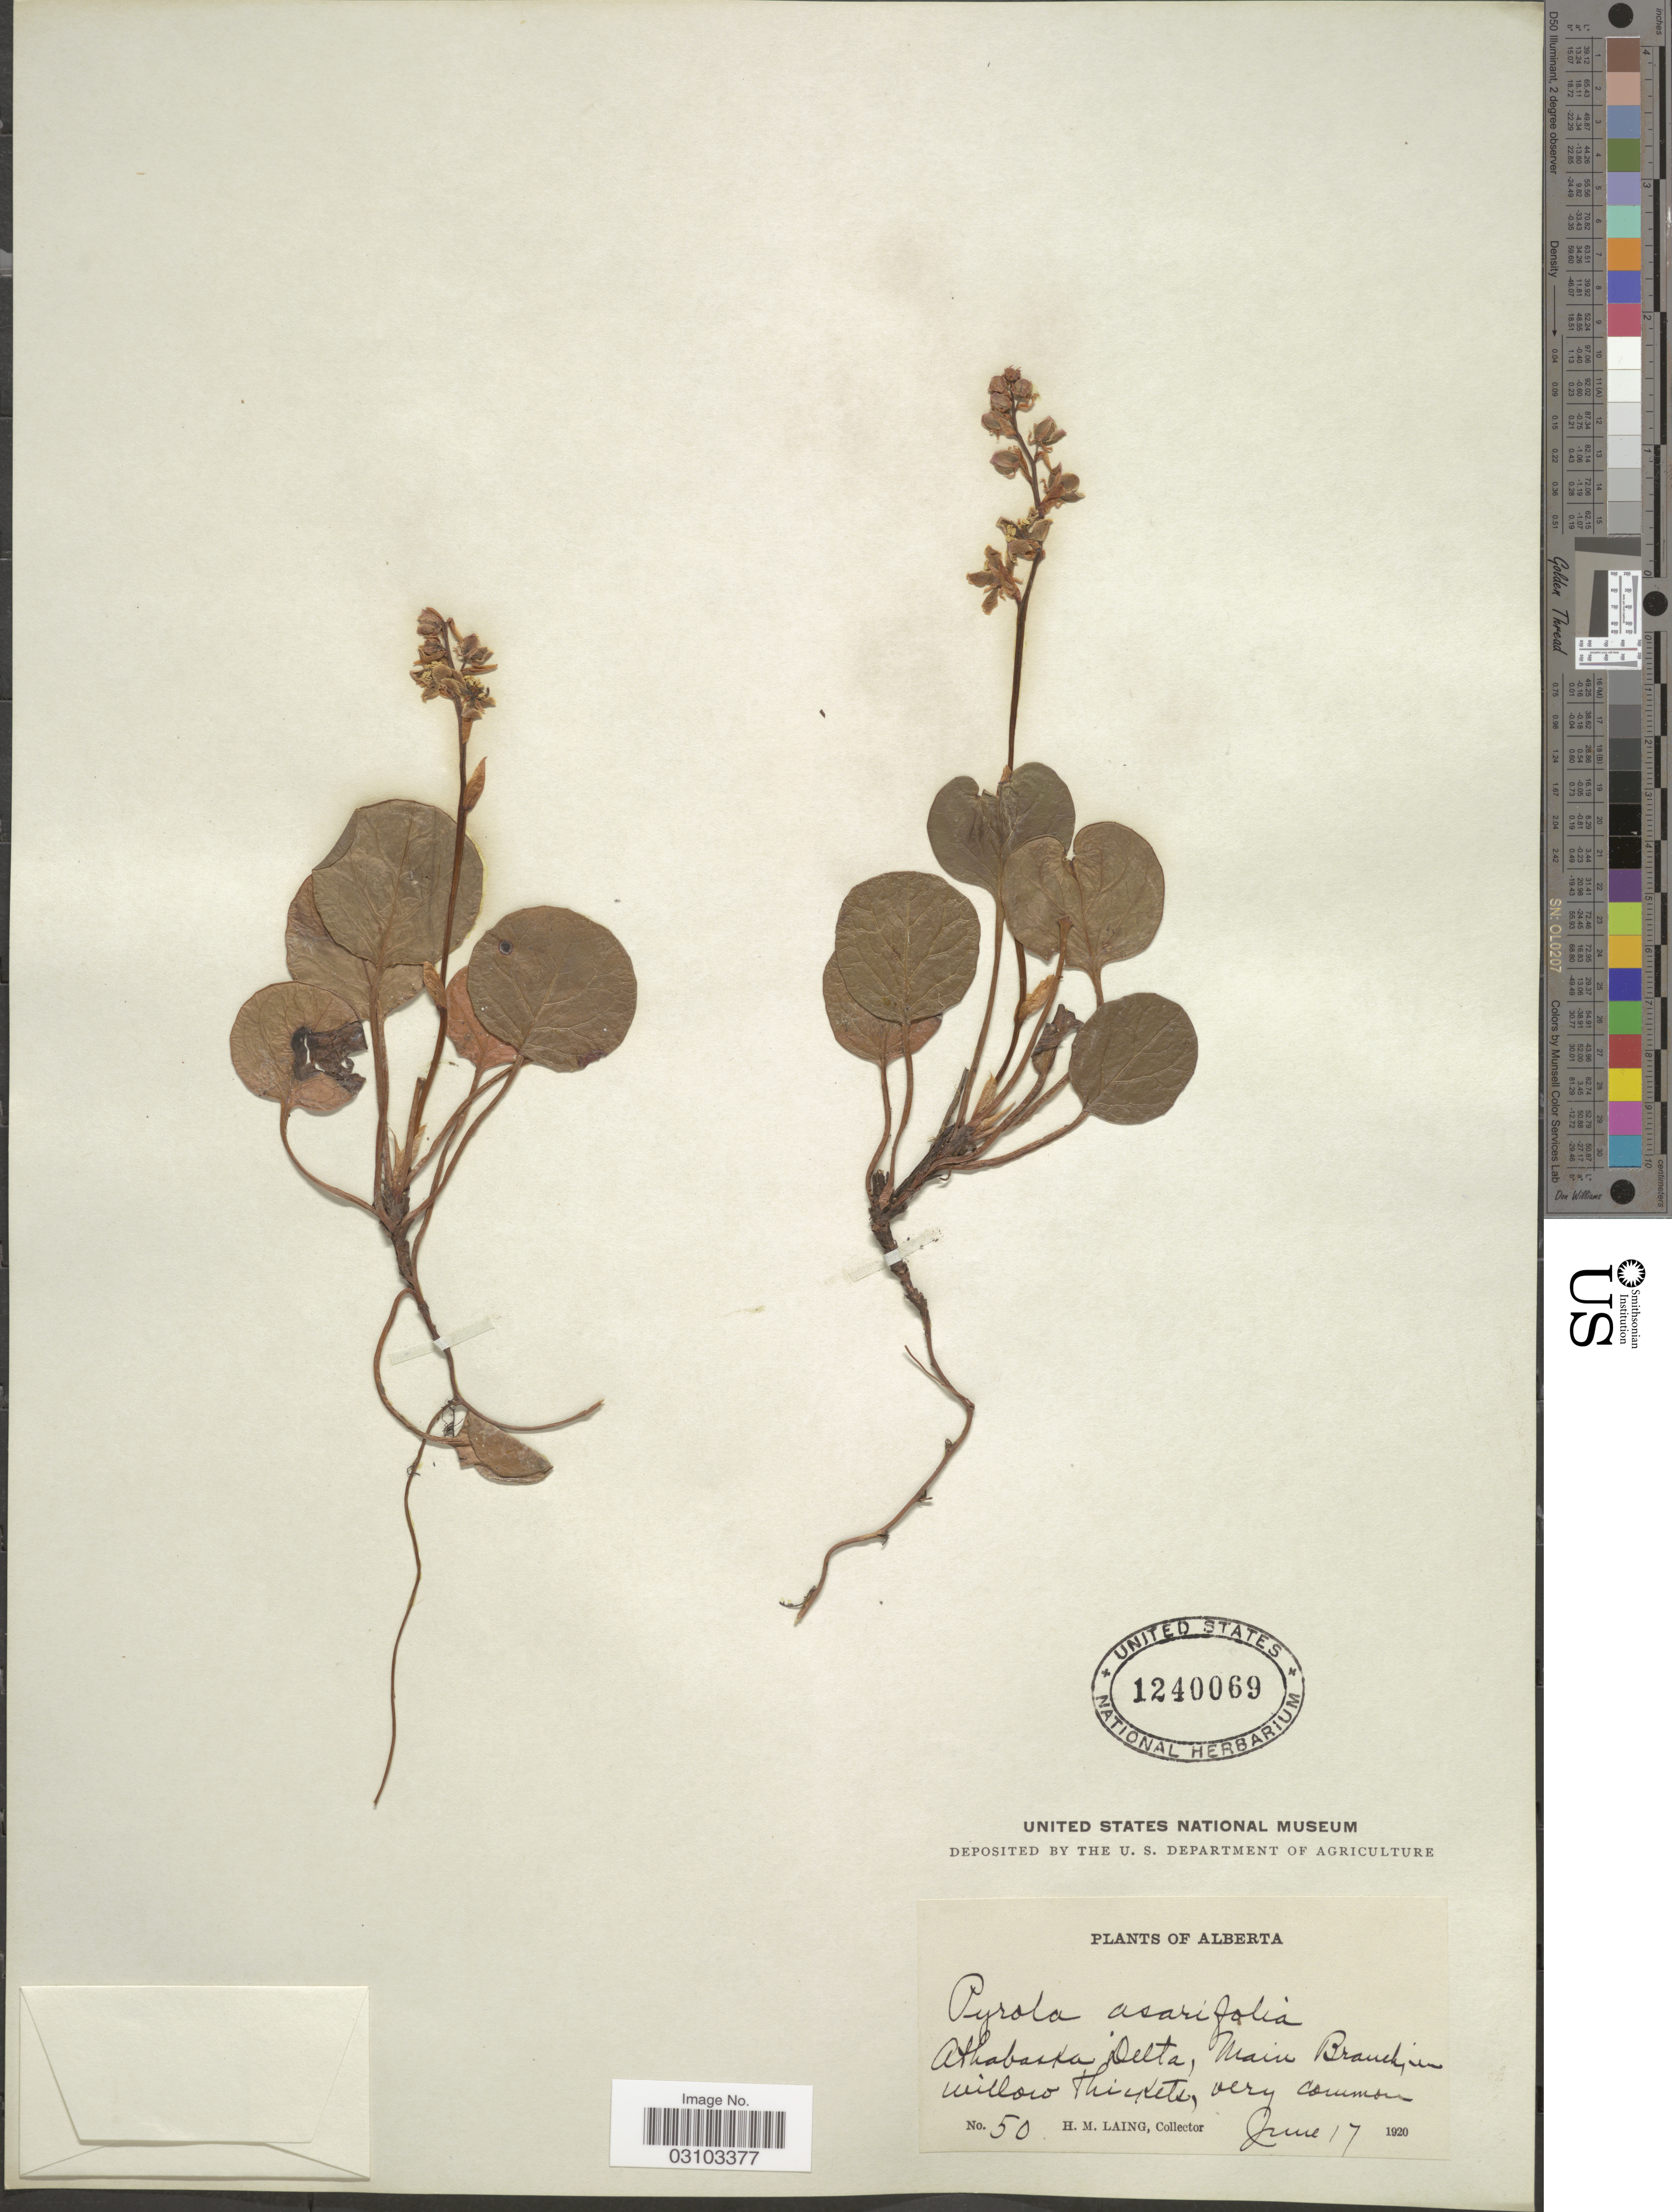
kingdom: Plantae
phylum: Tracheophyta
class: Magnoliopsida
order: Ericales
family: Ericaceae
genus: Pyrola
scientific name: Pyrola asarifolia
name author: Michx.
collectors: H. Laing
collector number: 50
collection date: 1920-06-17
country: Canada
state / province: Alberta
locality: Athabaska Delta, Main Branch in willow thickets.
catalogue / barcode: US 1240069